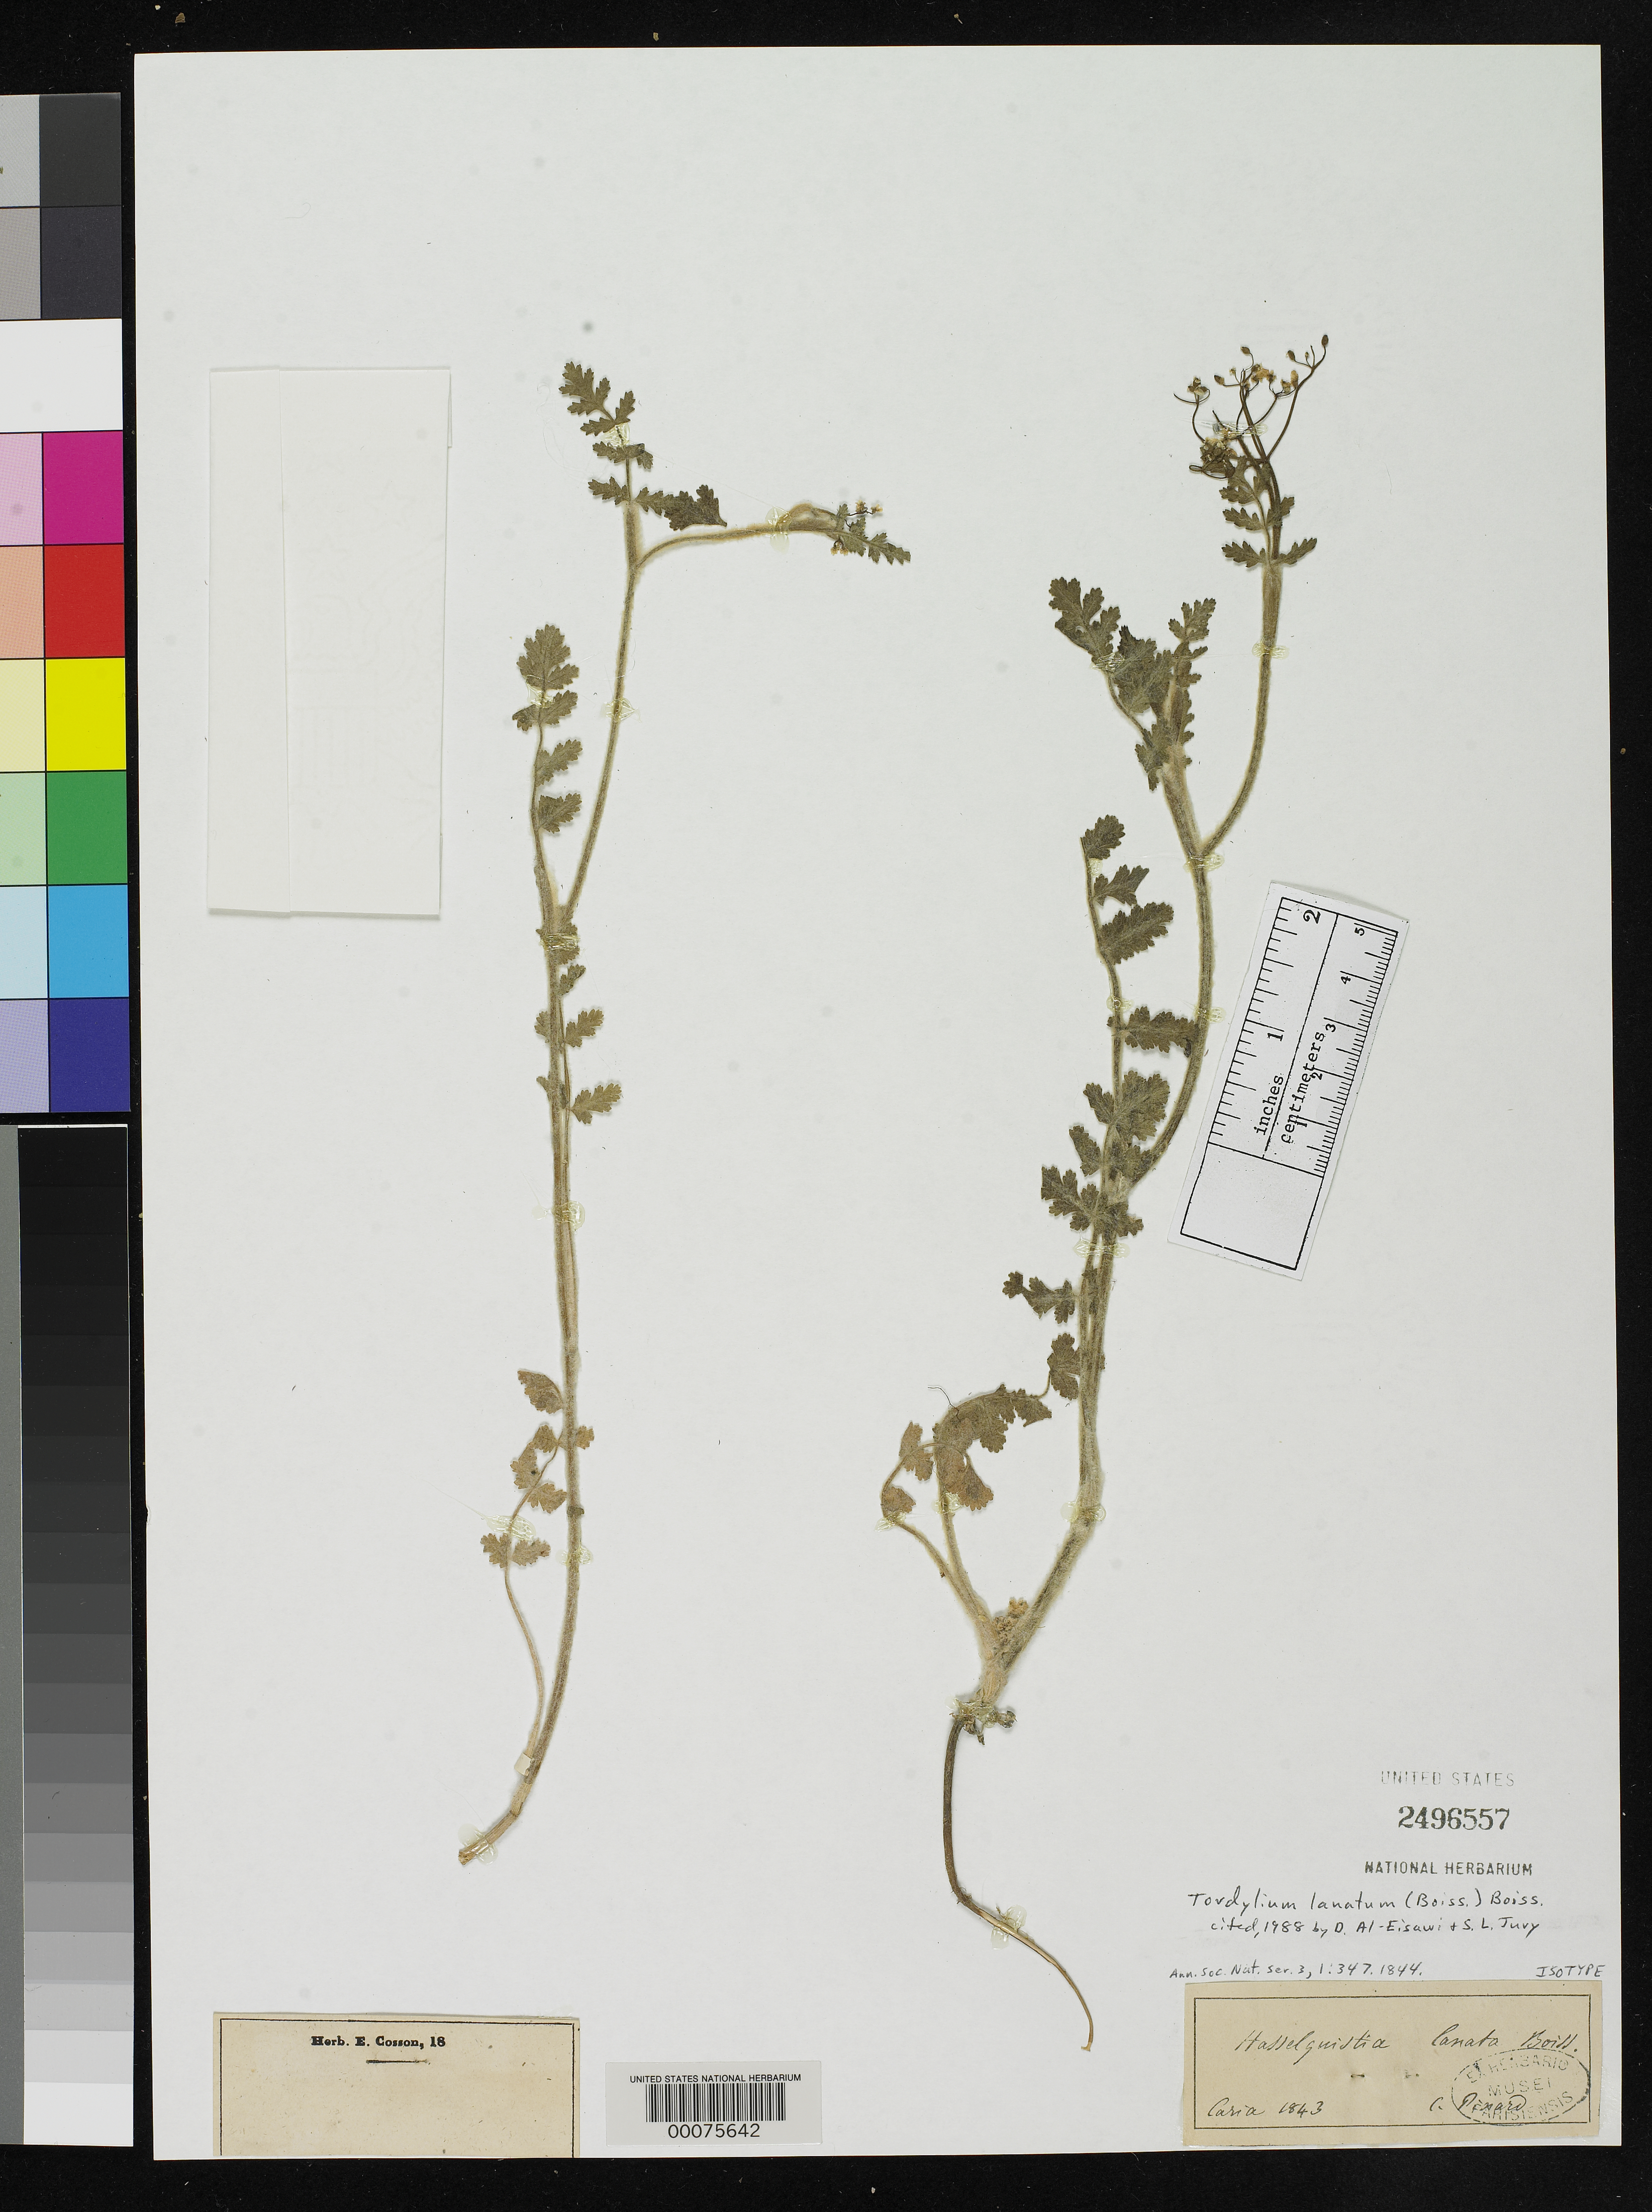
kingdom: Plantae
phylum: Tracheophyta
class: Magnoliopsida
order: Apiales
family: Apiaceae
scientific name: Hasselquista lanata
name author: Boiss.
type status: Isotype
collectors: C. Pinard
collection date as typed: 1843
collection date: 1843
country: Greece / Turkey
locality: Country as Caria.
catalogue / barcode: US 2496557